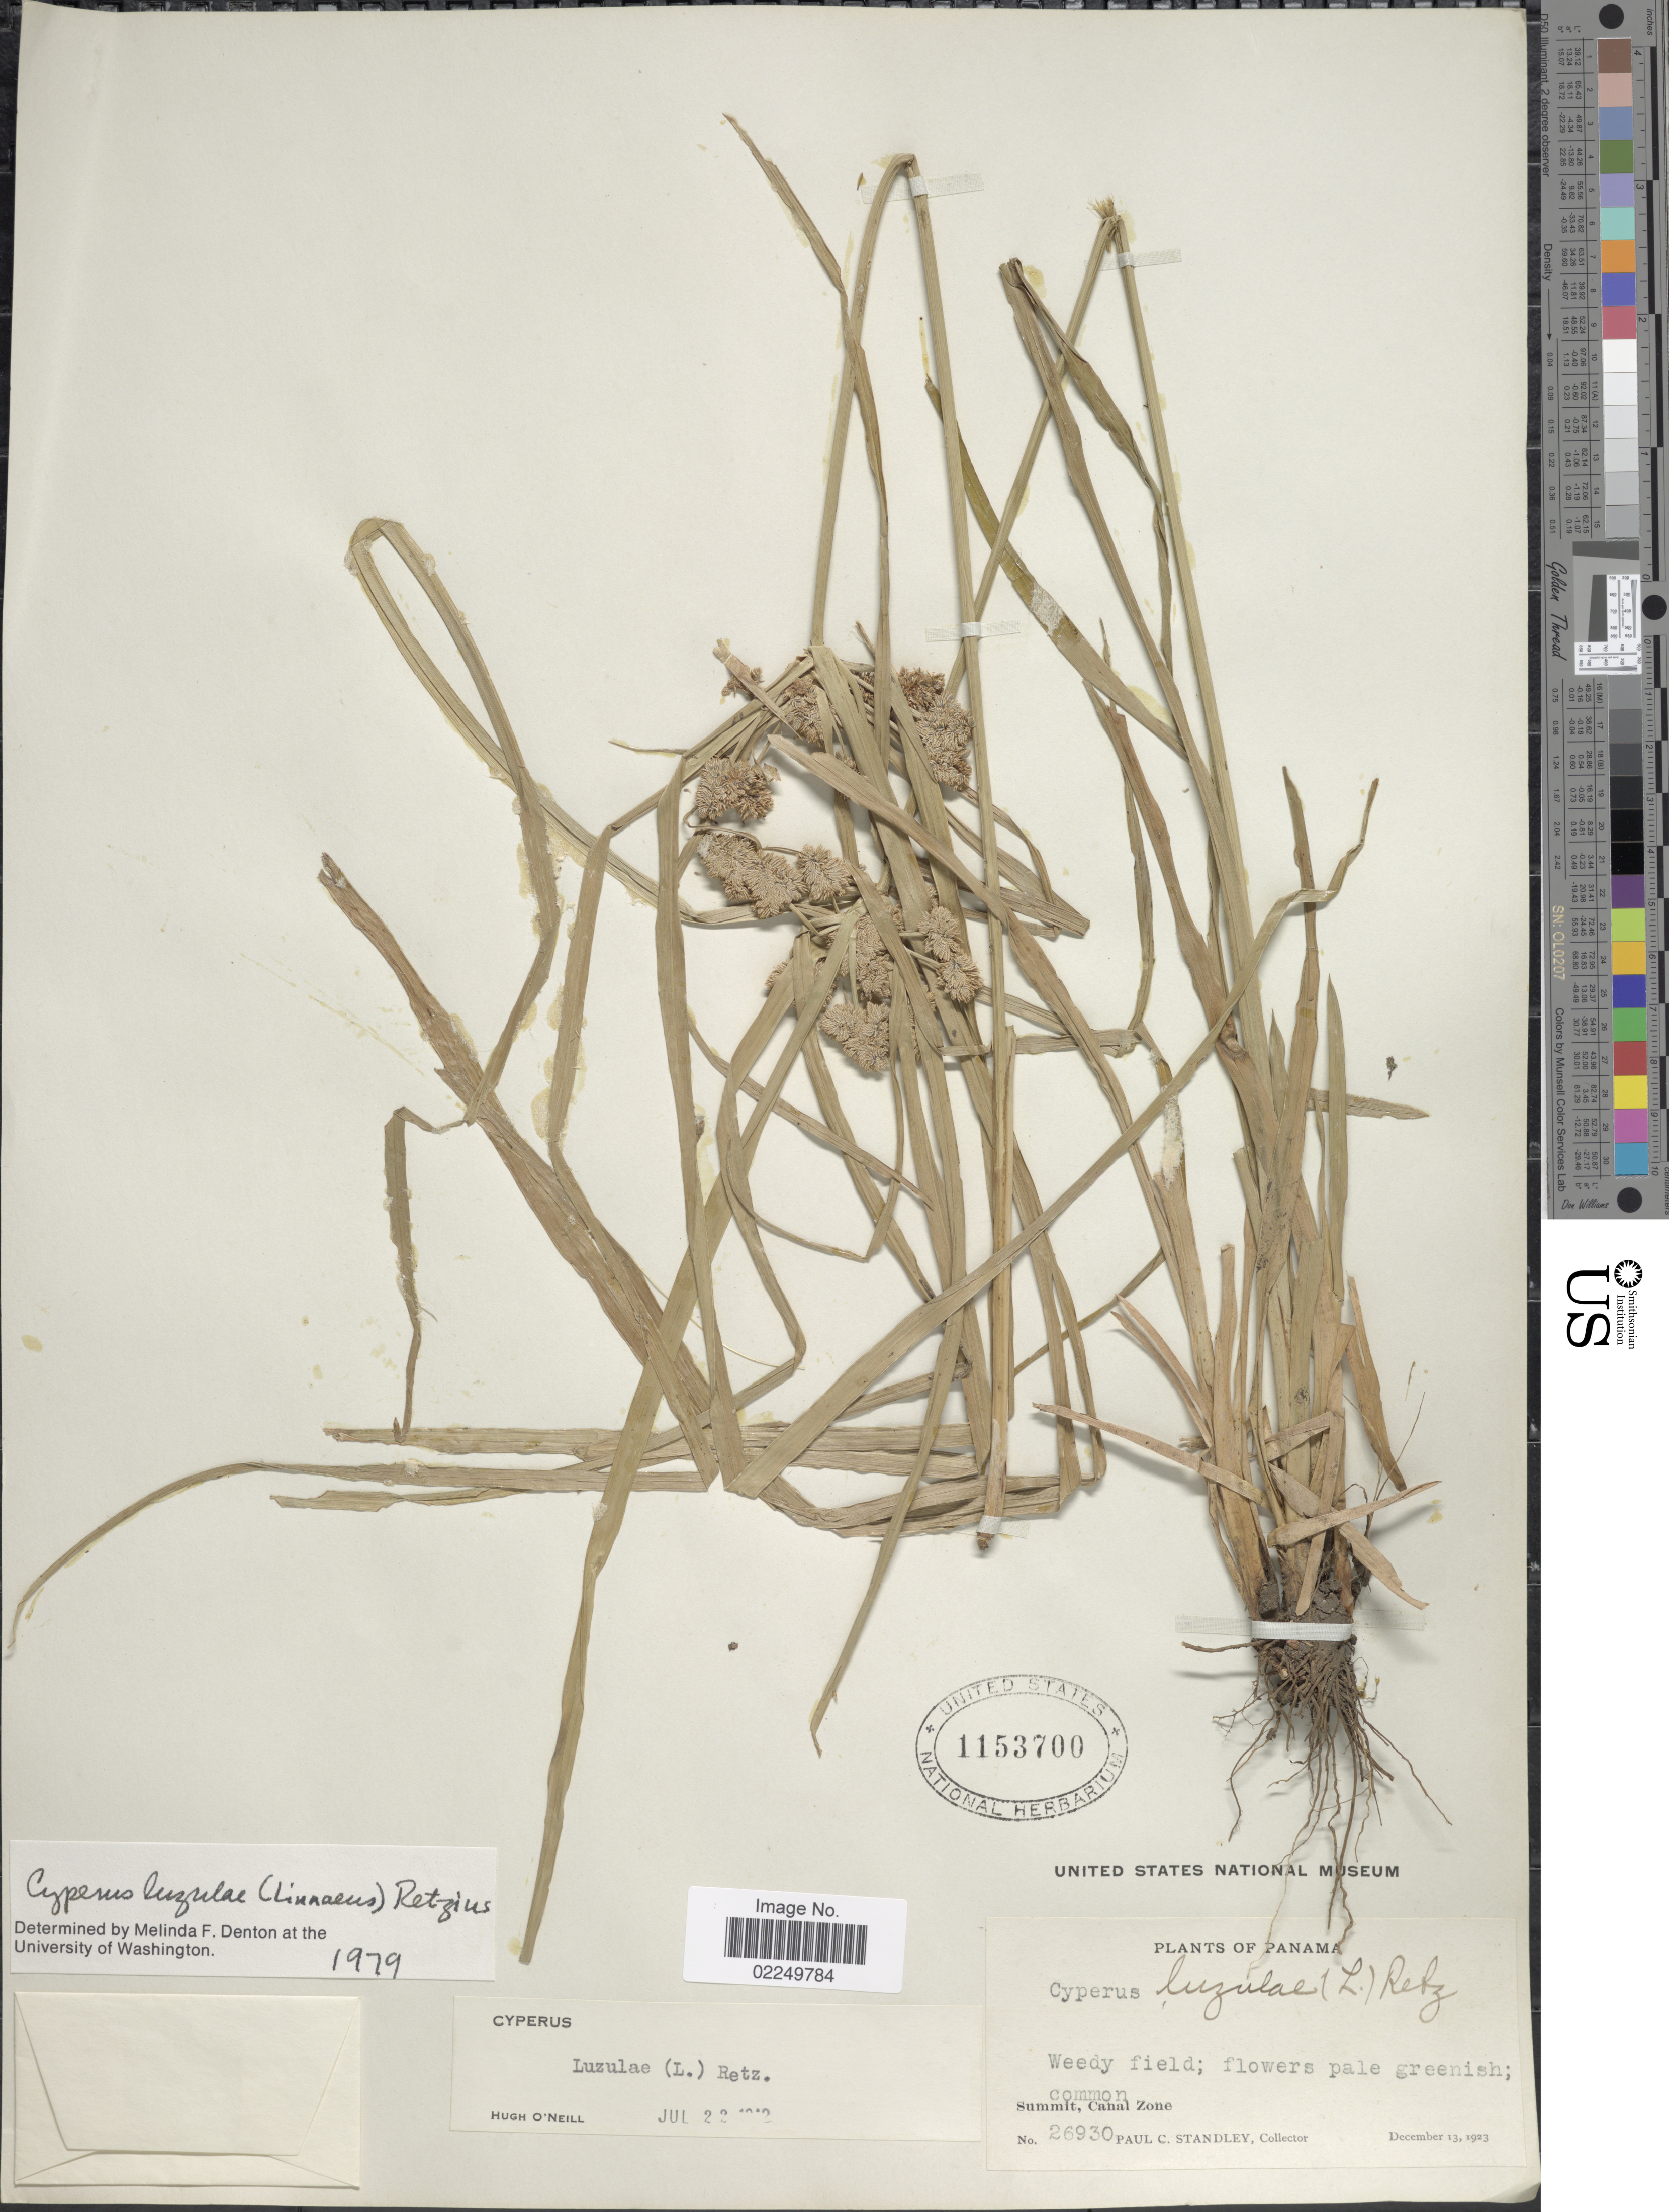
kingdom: Plantae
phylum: Tracheophyta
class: Liliopsida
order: Poales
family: Cyperaceae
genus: Cyperus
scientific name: Cyperus luzulae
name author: (L.) Rottb. ex Retz.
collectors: P. C. Standley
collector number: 26930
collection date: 1923-12-13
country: Panama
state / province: Colón / Panamá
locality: Summit, Canal Zone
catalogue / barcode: US 1153700